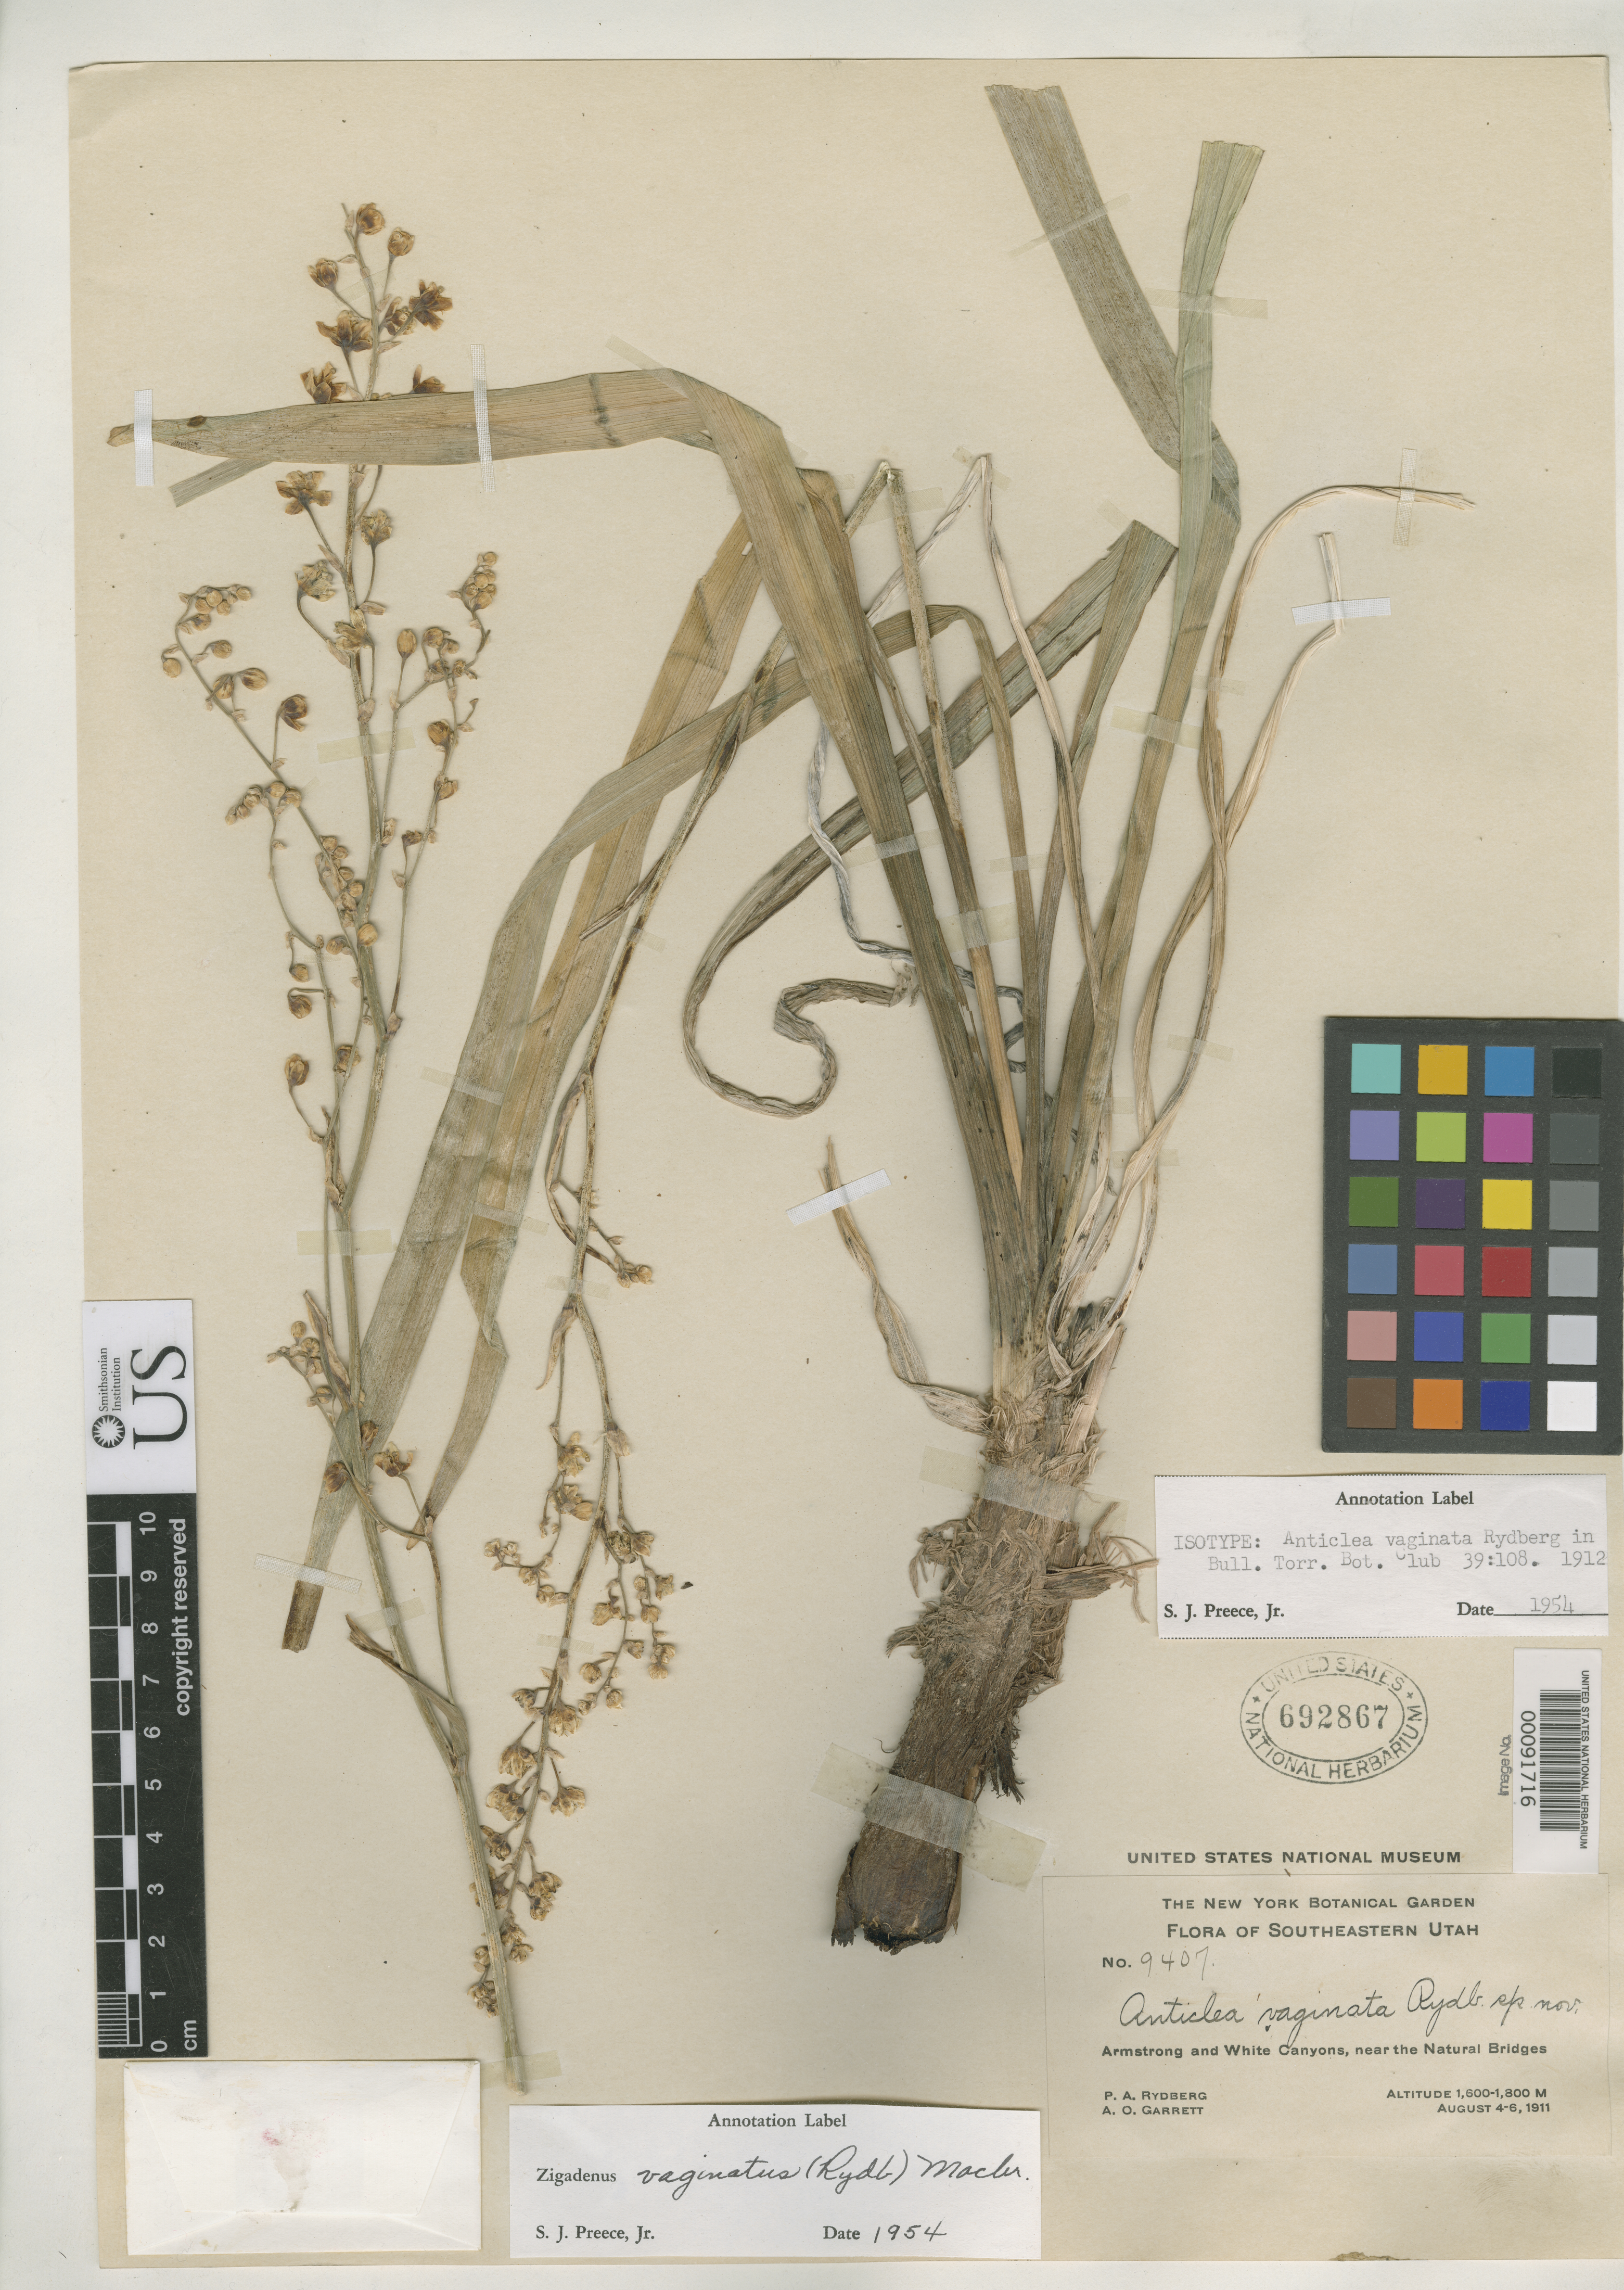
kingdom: Plantae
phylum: Tracheophyta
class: Liliopsida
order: Liliales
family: Melanthiaceae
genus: Anticlea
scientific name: Anticlea vaginata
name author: Rydb.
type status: Isotype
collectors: P. A. Rydberg & A. O. Garrett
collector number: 9407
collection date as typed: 04 Aug 1911 to 06 Aug 1911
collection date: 1911-08-04/1911-08-06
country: United States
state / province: Utah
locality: Armstrong Canyon, Natural Bridges.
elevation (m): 1600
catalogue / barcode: US 692867